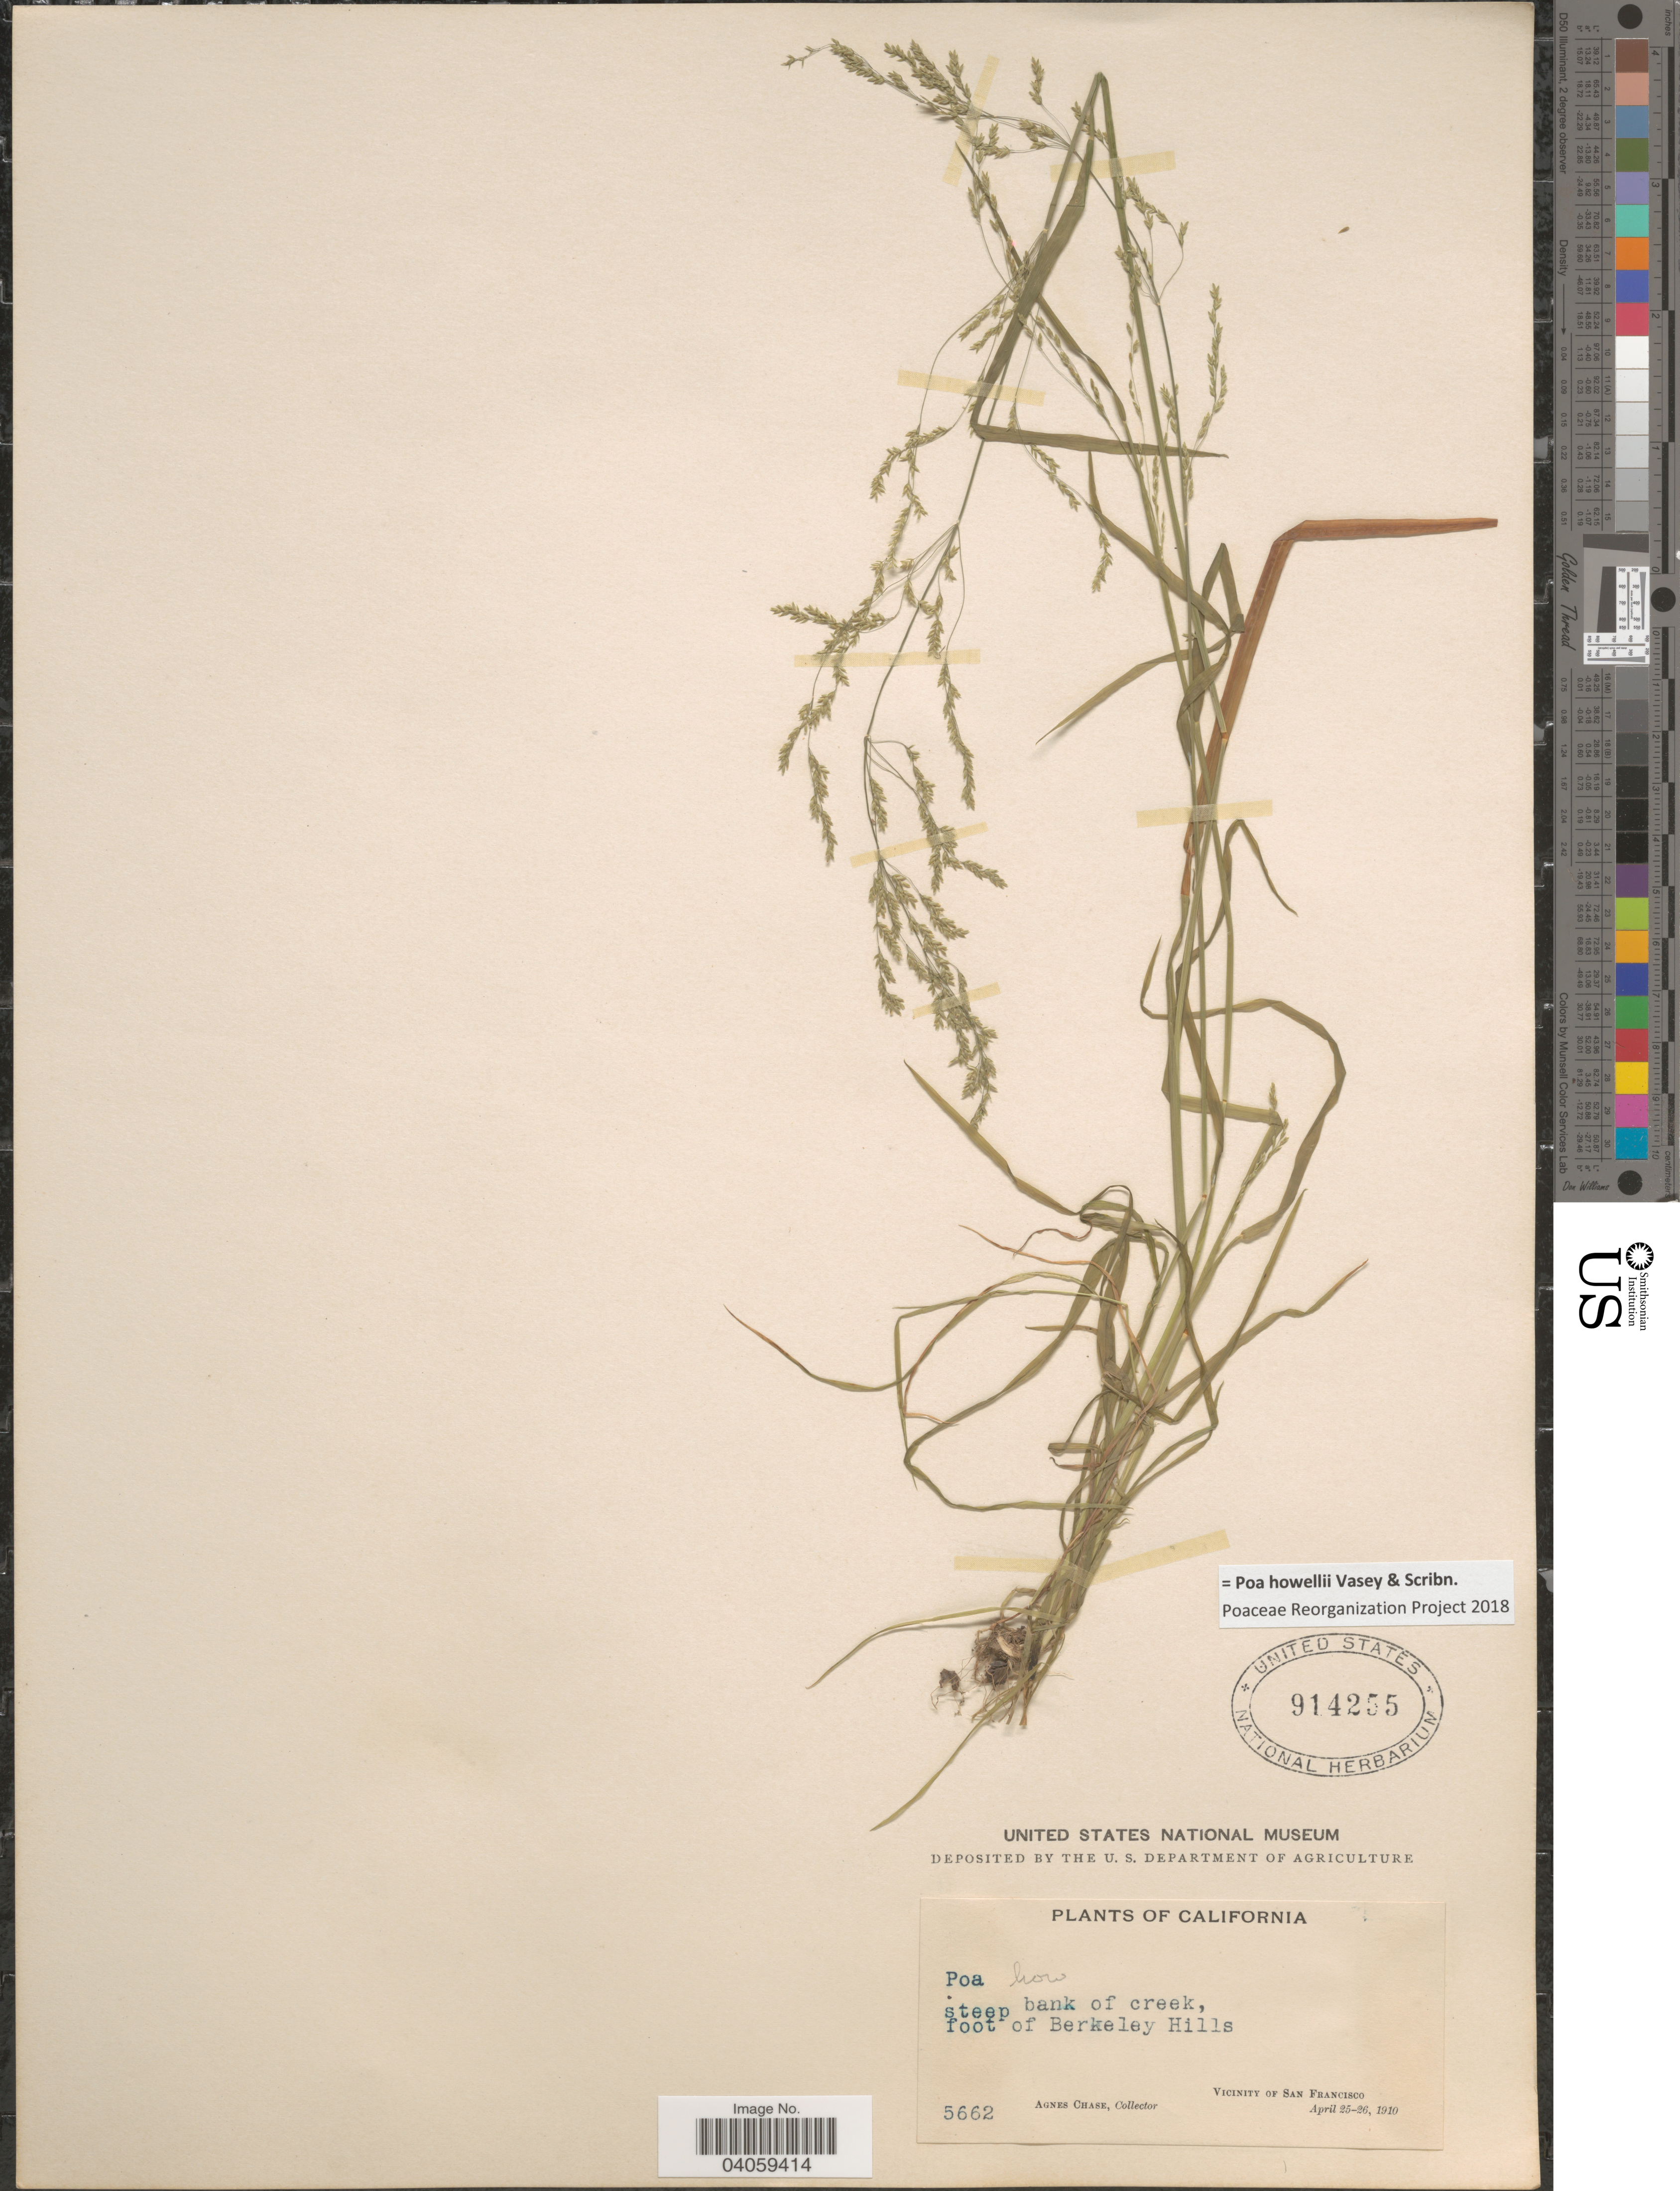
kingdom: Plantae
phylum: Tracheophyta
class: Liliopsida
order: Poales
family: Poaceae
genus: Poa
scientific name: Poa howellii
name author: Vasey & Scribn.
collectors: A. Chase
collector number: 5662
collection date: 1910-04-25/1910-04-26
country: United States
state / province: California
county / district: San Francisco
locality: Steep bank of creek, foot of Berkeley Hills. Vicinity of San Francisco.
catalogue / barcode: US 914255